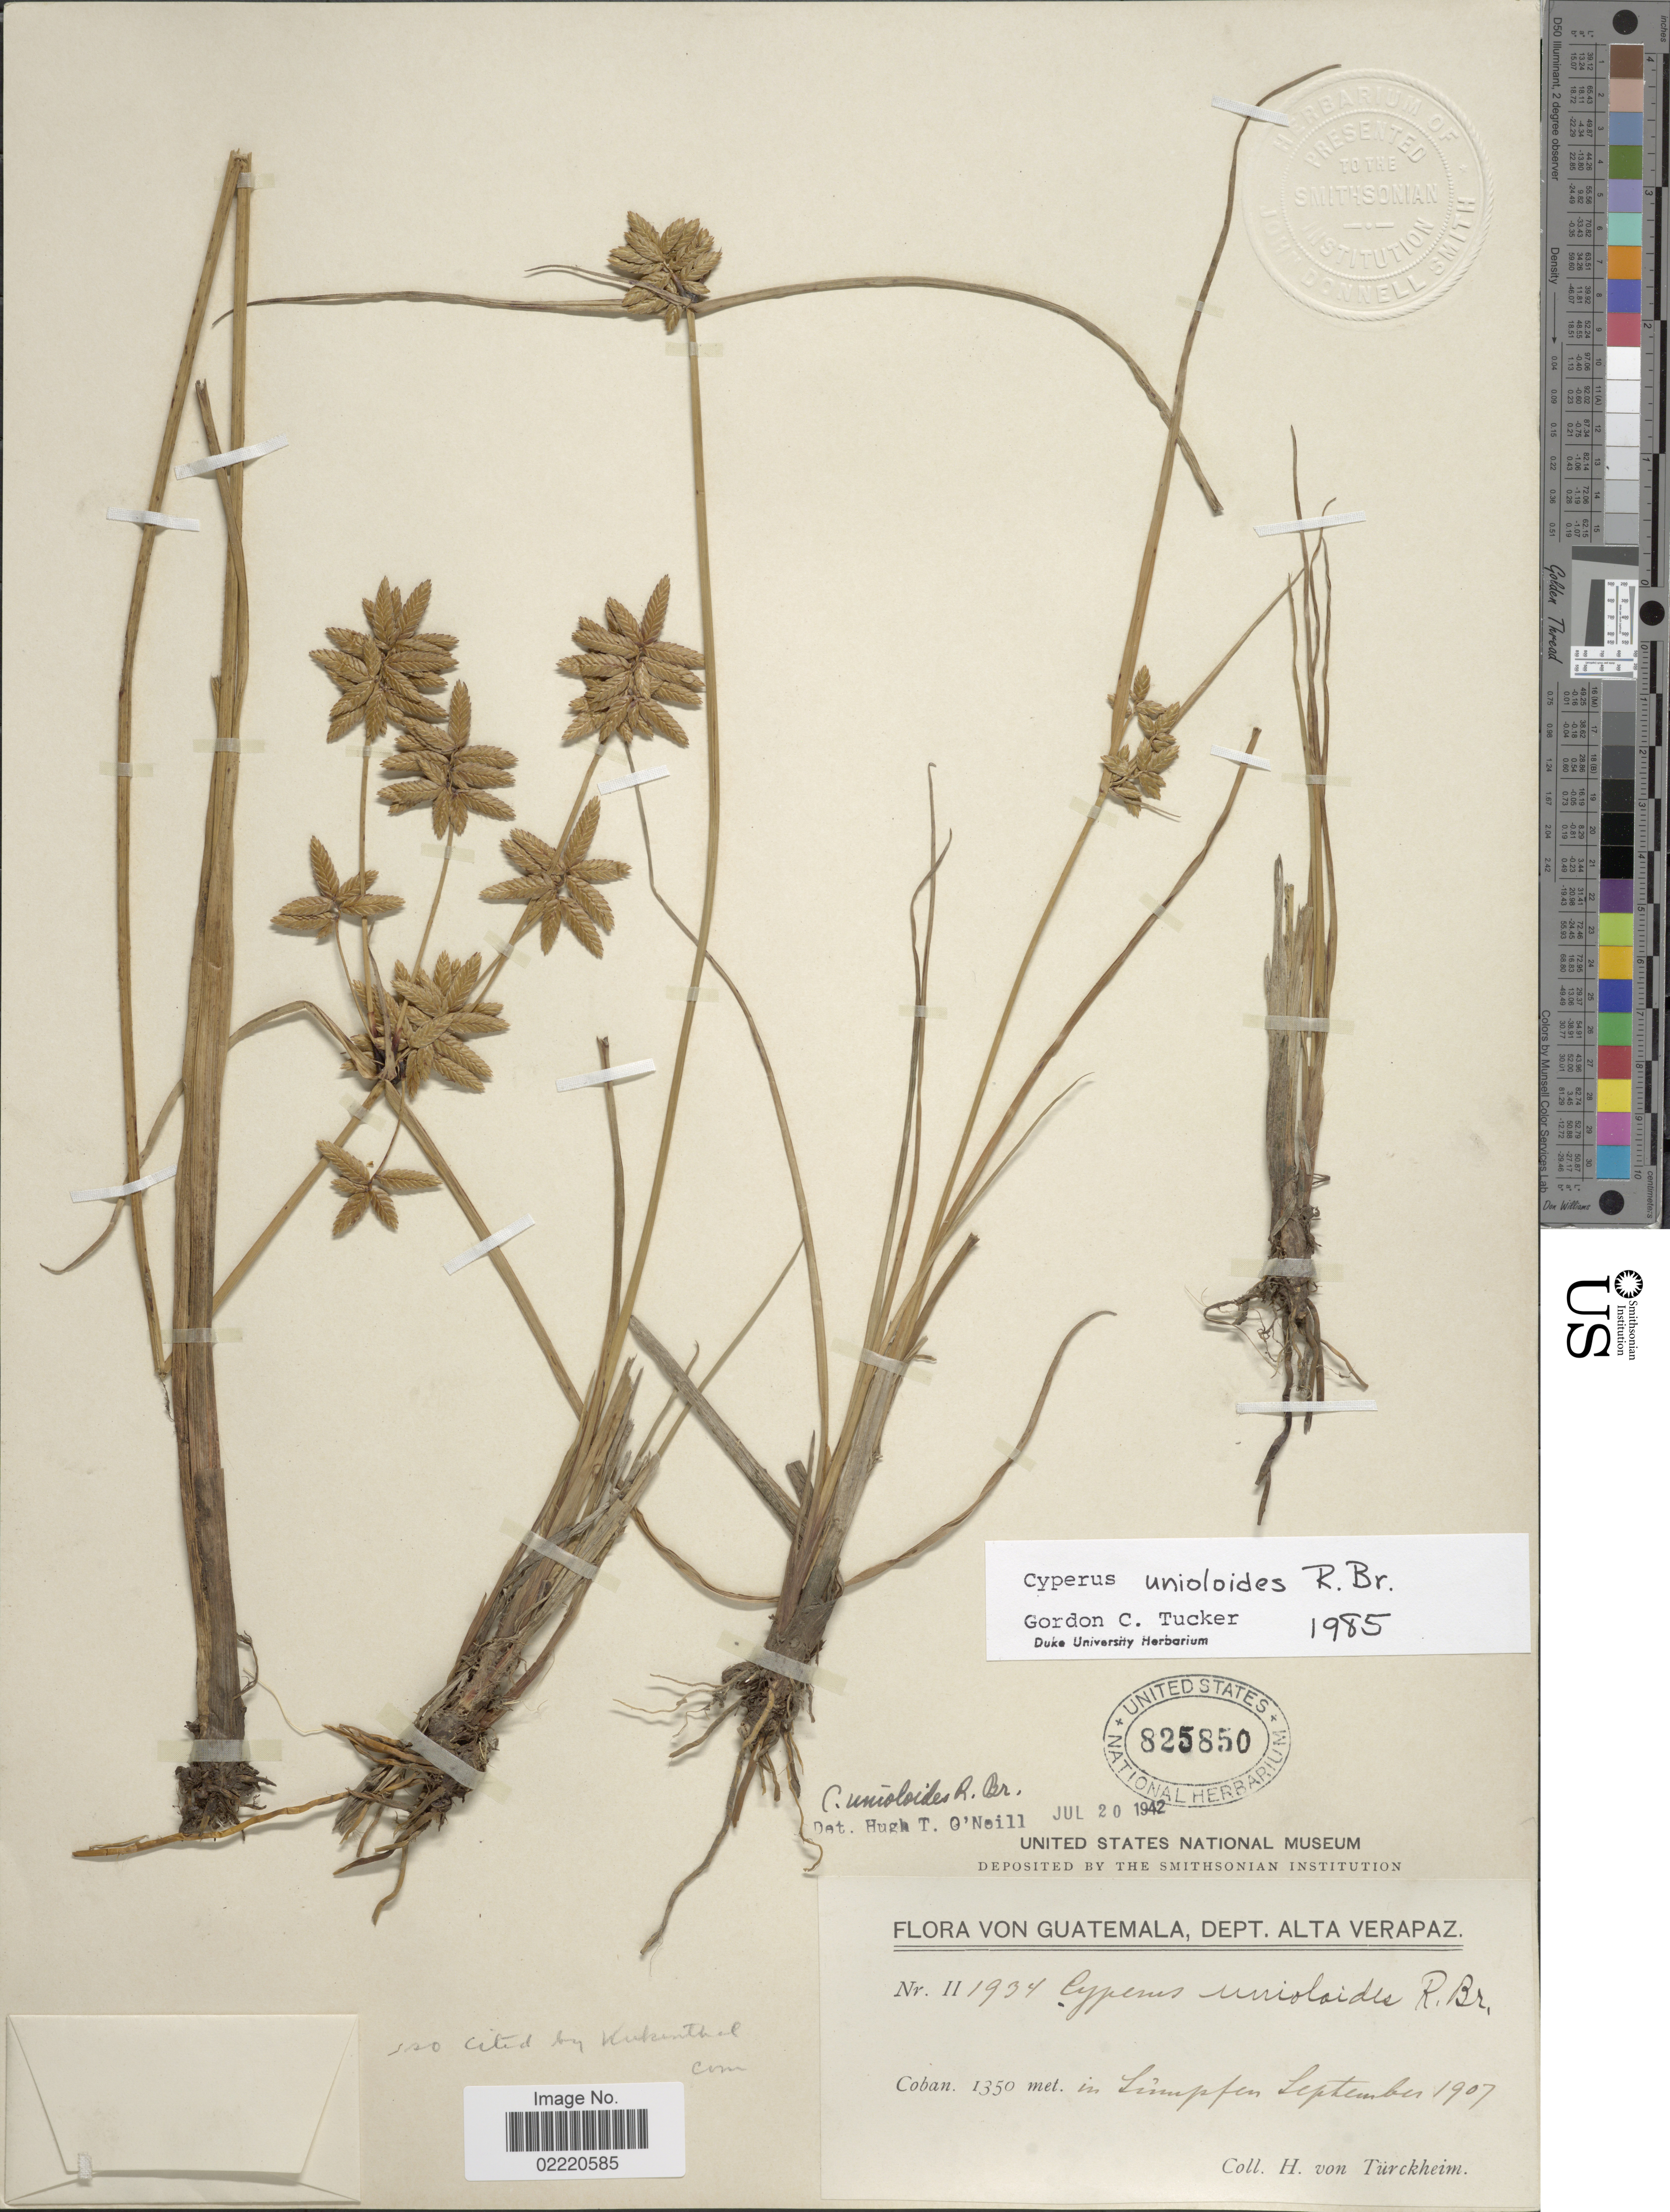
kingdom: Plantae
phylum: Tracheophyta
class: Liliopsida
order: Poales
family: Cyperaceae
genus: Cyperus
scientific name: Cyperus unioloides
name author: R. Br.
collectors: H. von Türckheim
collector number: II 1934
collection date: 1907-09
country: Guatemala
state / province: Alta Verapaz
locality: Coban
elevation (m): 1350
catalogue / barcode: US 825850